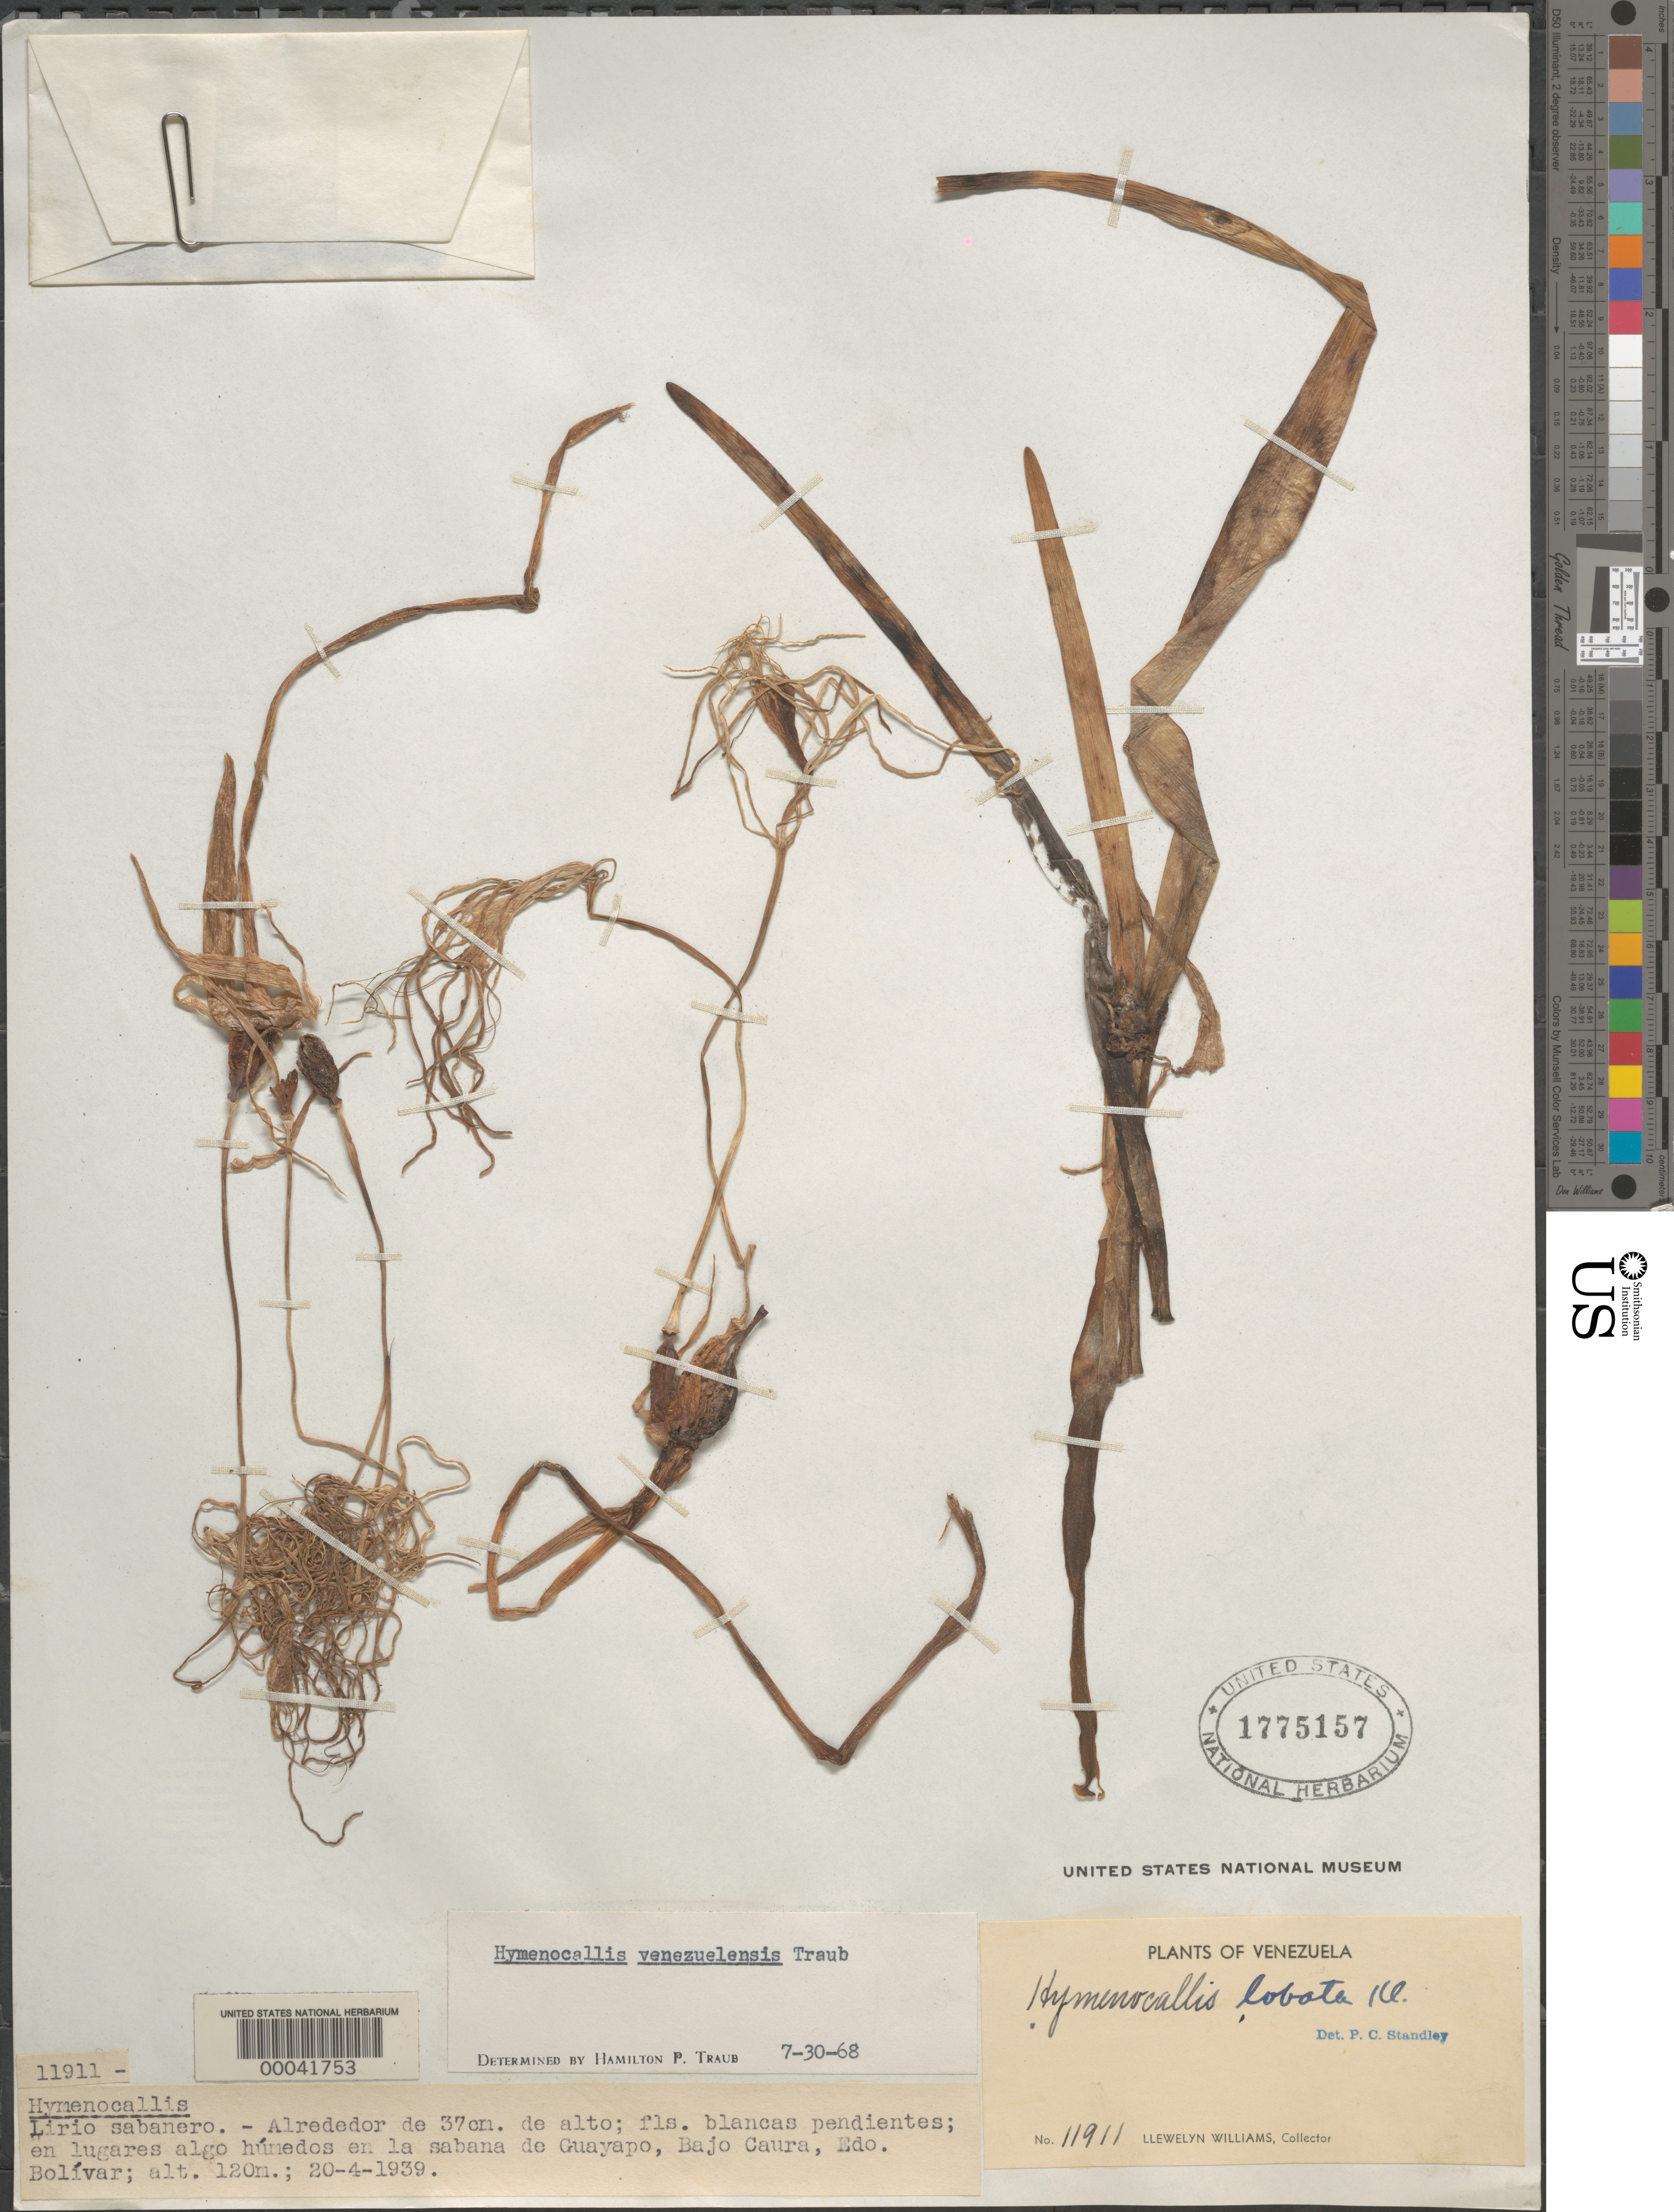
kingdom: Plantae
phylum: Tracheophyta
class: Liliopsida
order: Asparagales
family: Amaryllidaceae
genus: Hymenocallis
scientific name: Hymenocallis venezuelensis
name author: Traub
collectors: Ll. Williams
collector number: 11911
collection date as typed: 20 Apr 1939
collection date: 1939-04-20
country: Venezuela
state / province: Bolivar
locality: Guayapo, baja caura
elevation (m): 120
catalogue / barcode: US 1775157